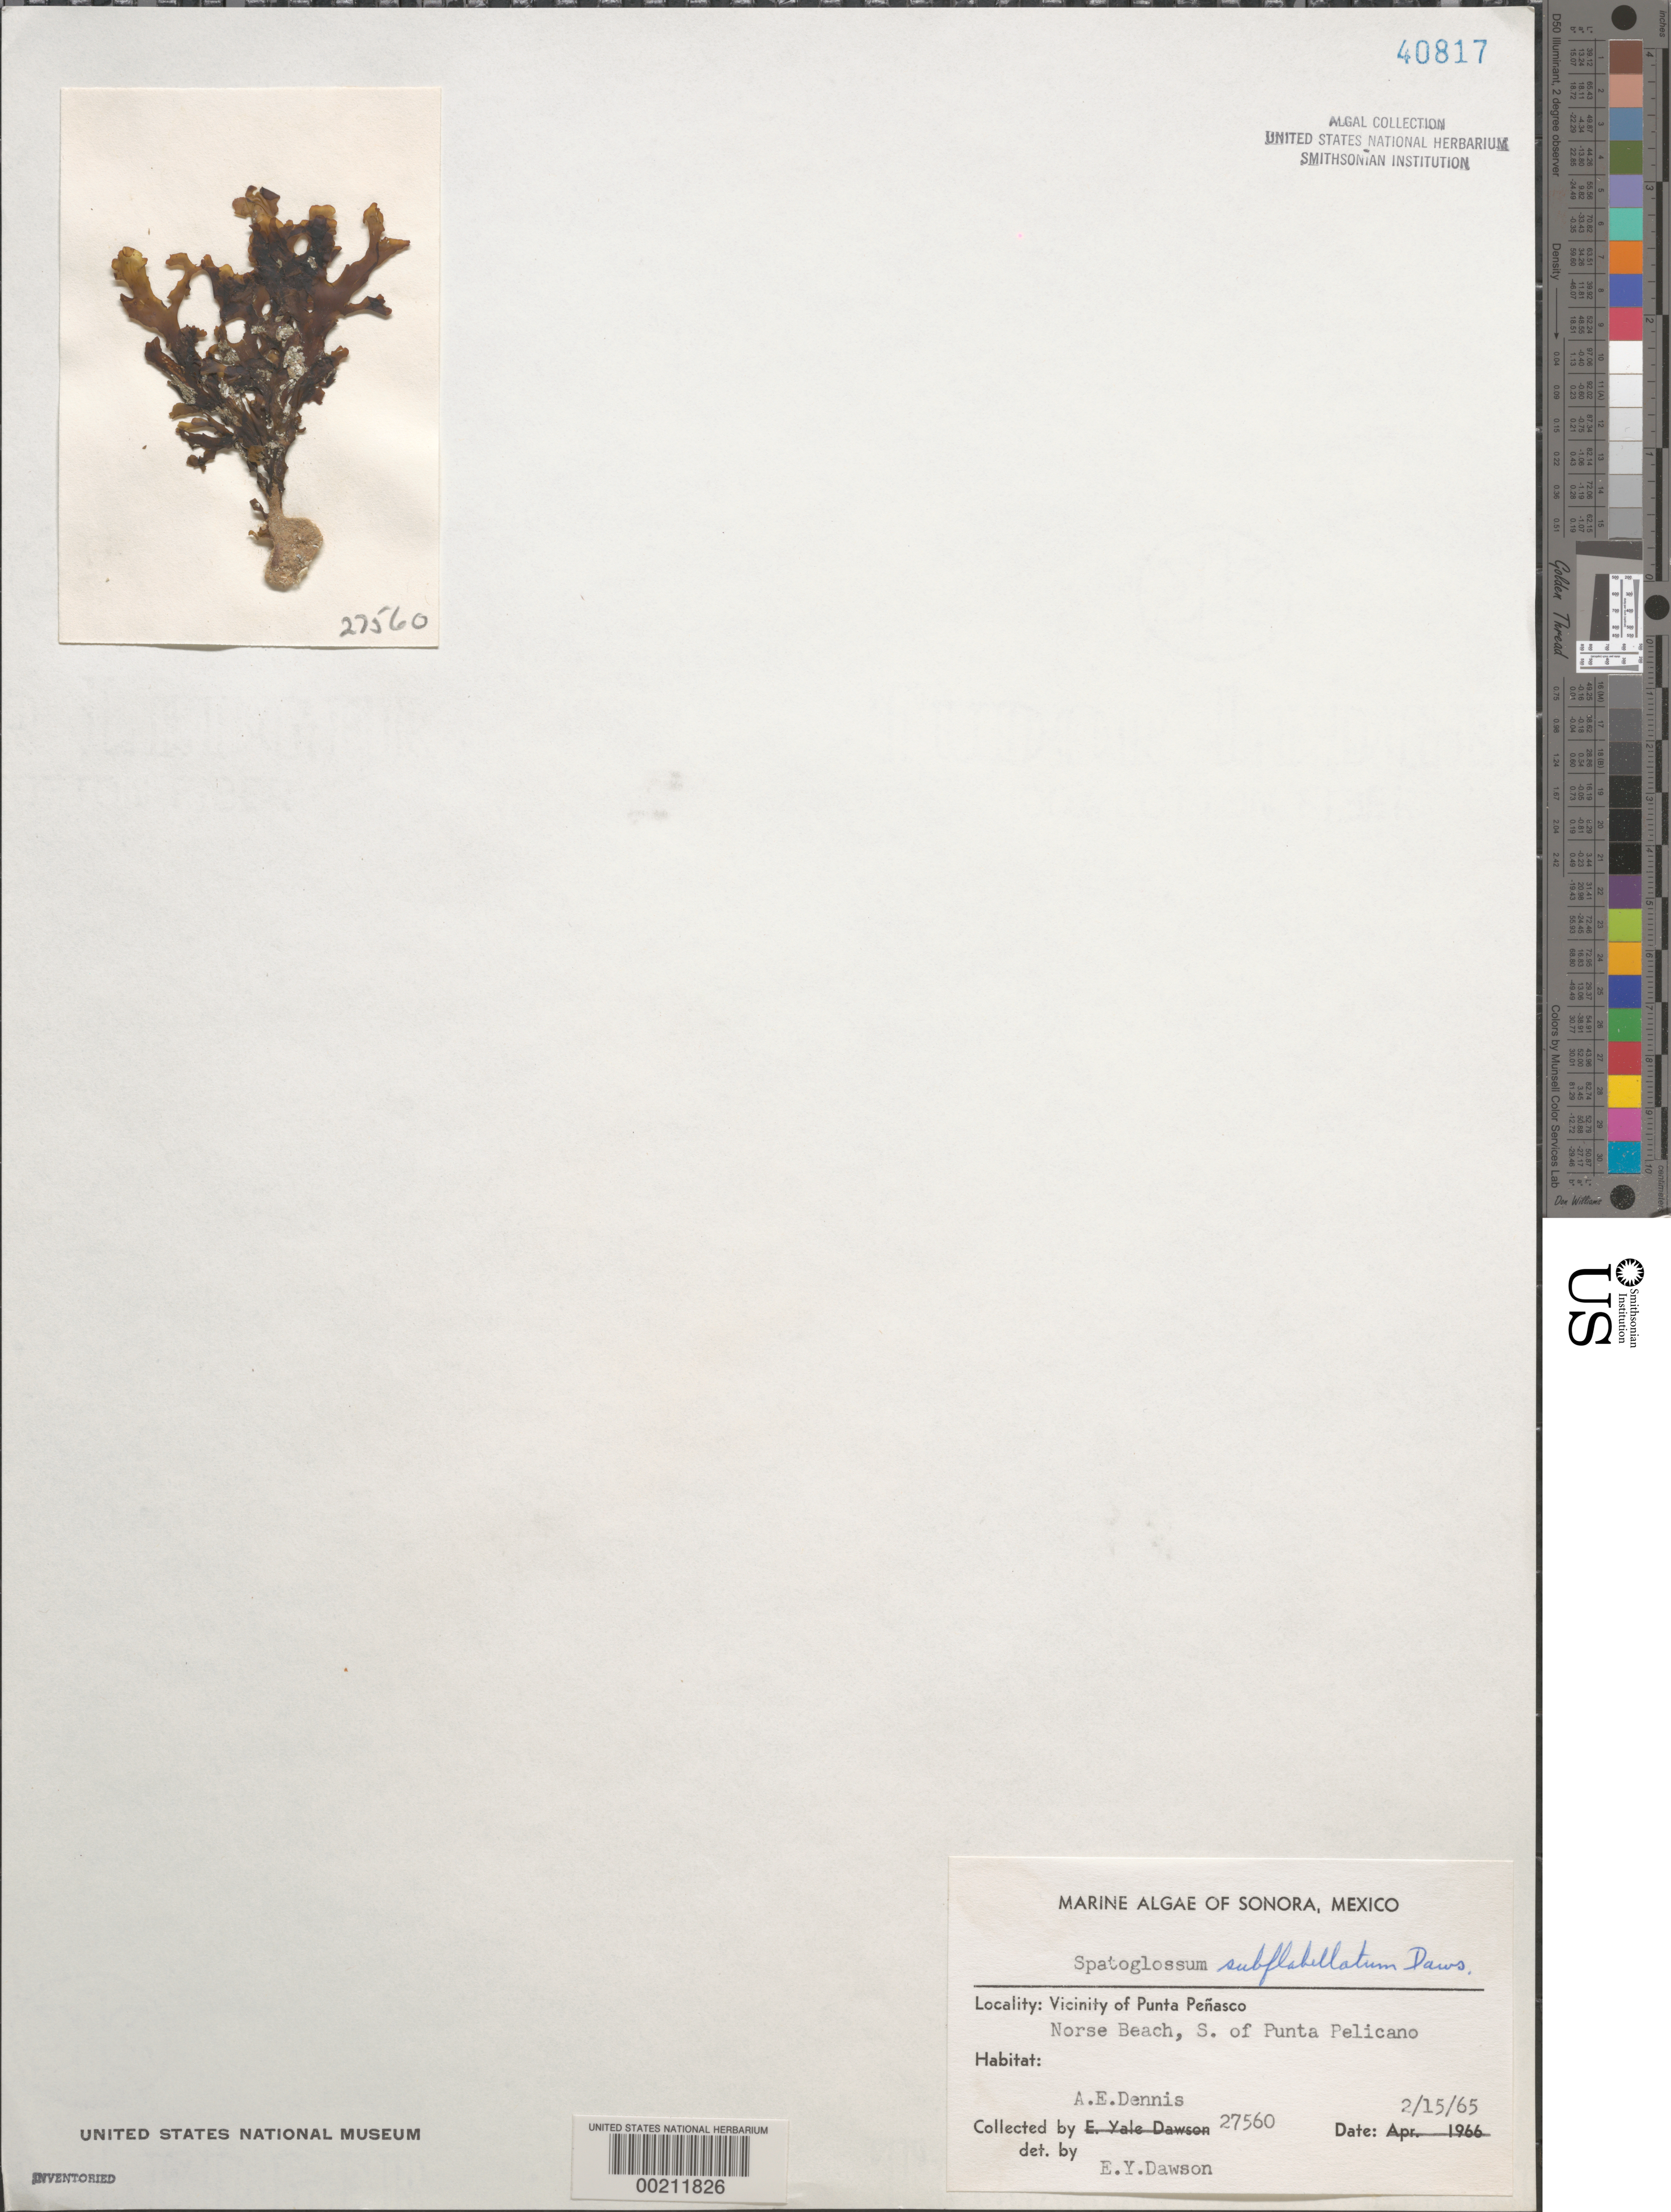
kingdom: Chromista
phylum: Ochrophyta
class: Phaeophyceae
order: Dictyotales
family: Dictyotaceae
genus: Spatoglossum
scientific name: Spatoglossum subflabellatum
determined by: Dawson, E. Y.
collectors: A. Dennis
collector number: EYD 27560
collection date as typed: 15 Feb 1965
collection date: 1965-02-15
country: Mexico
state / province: Sonora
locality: Norse beach, south of punta pelicano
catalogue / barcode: US 40817